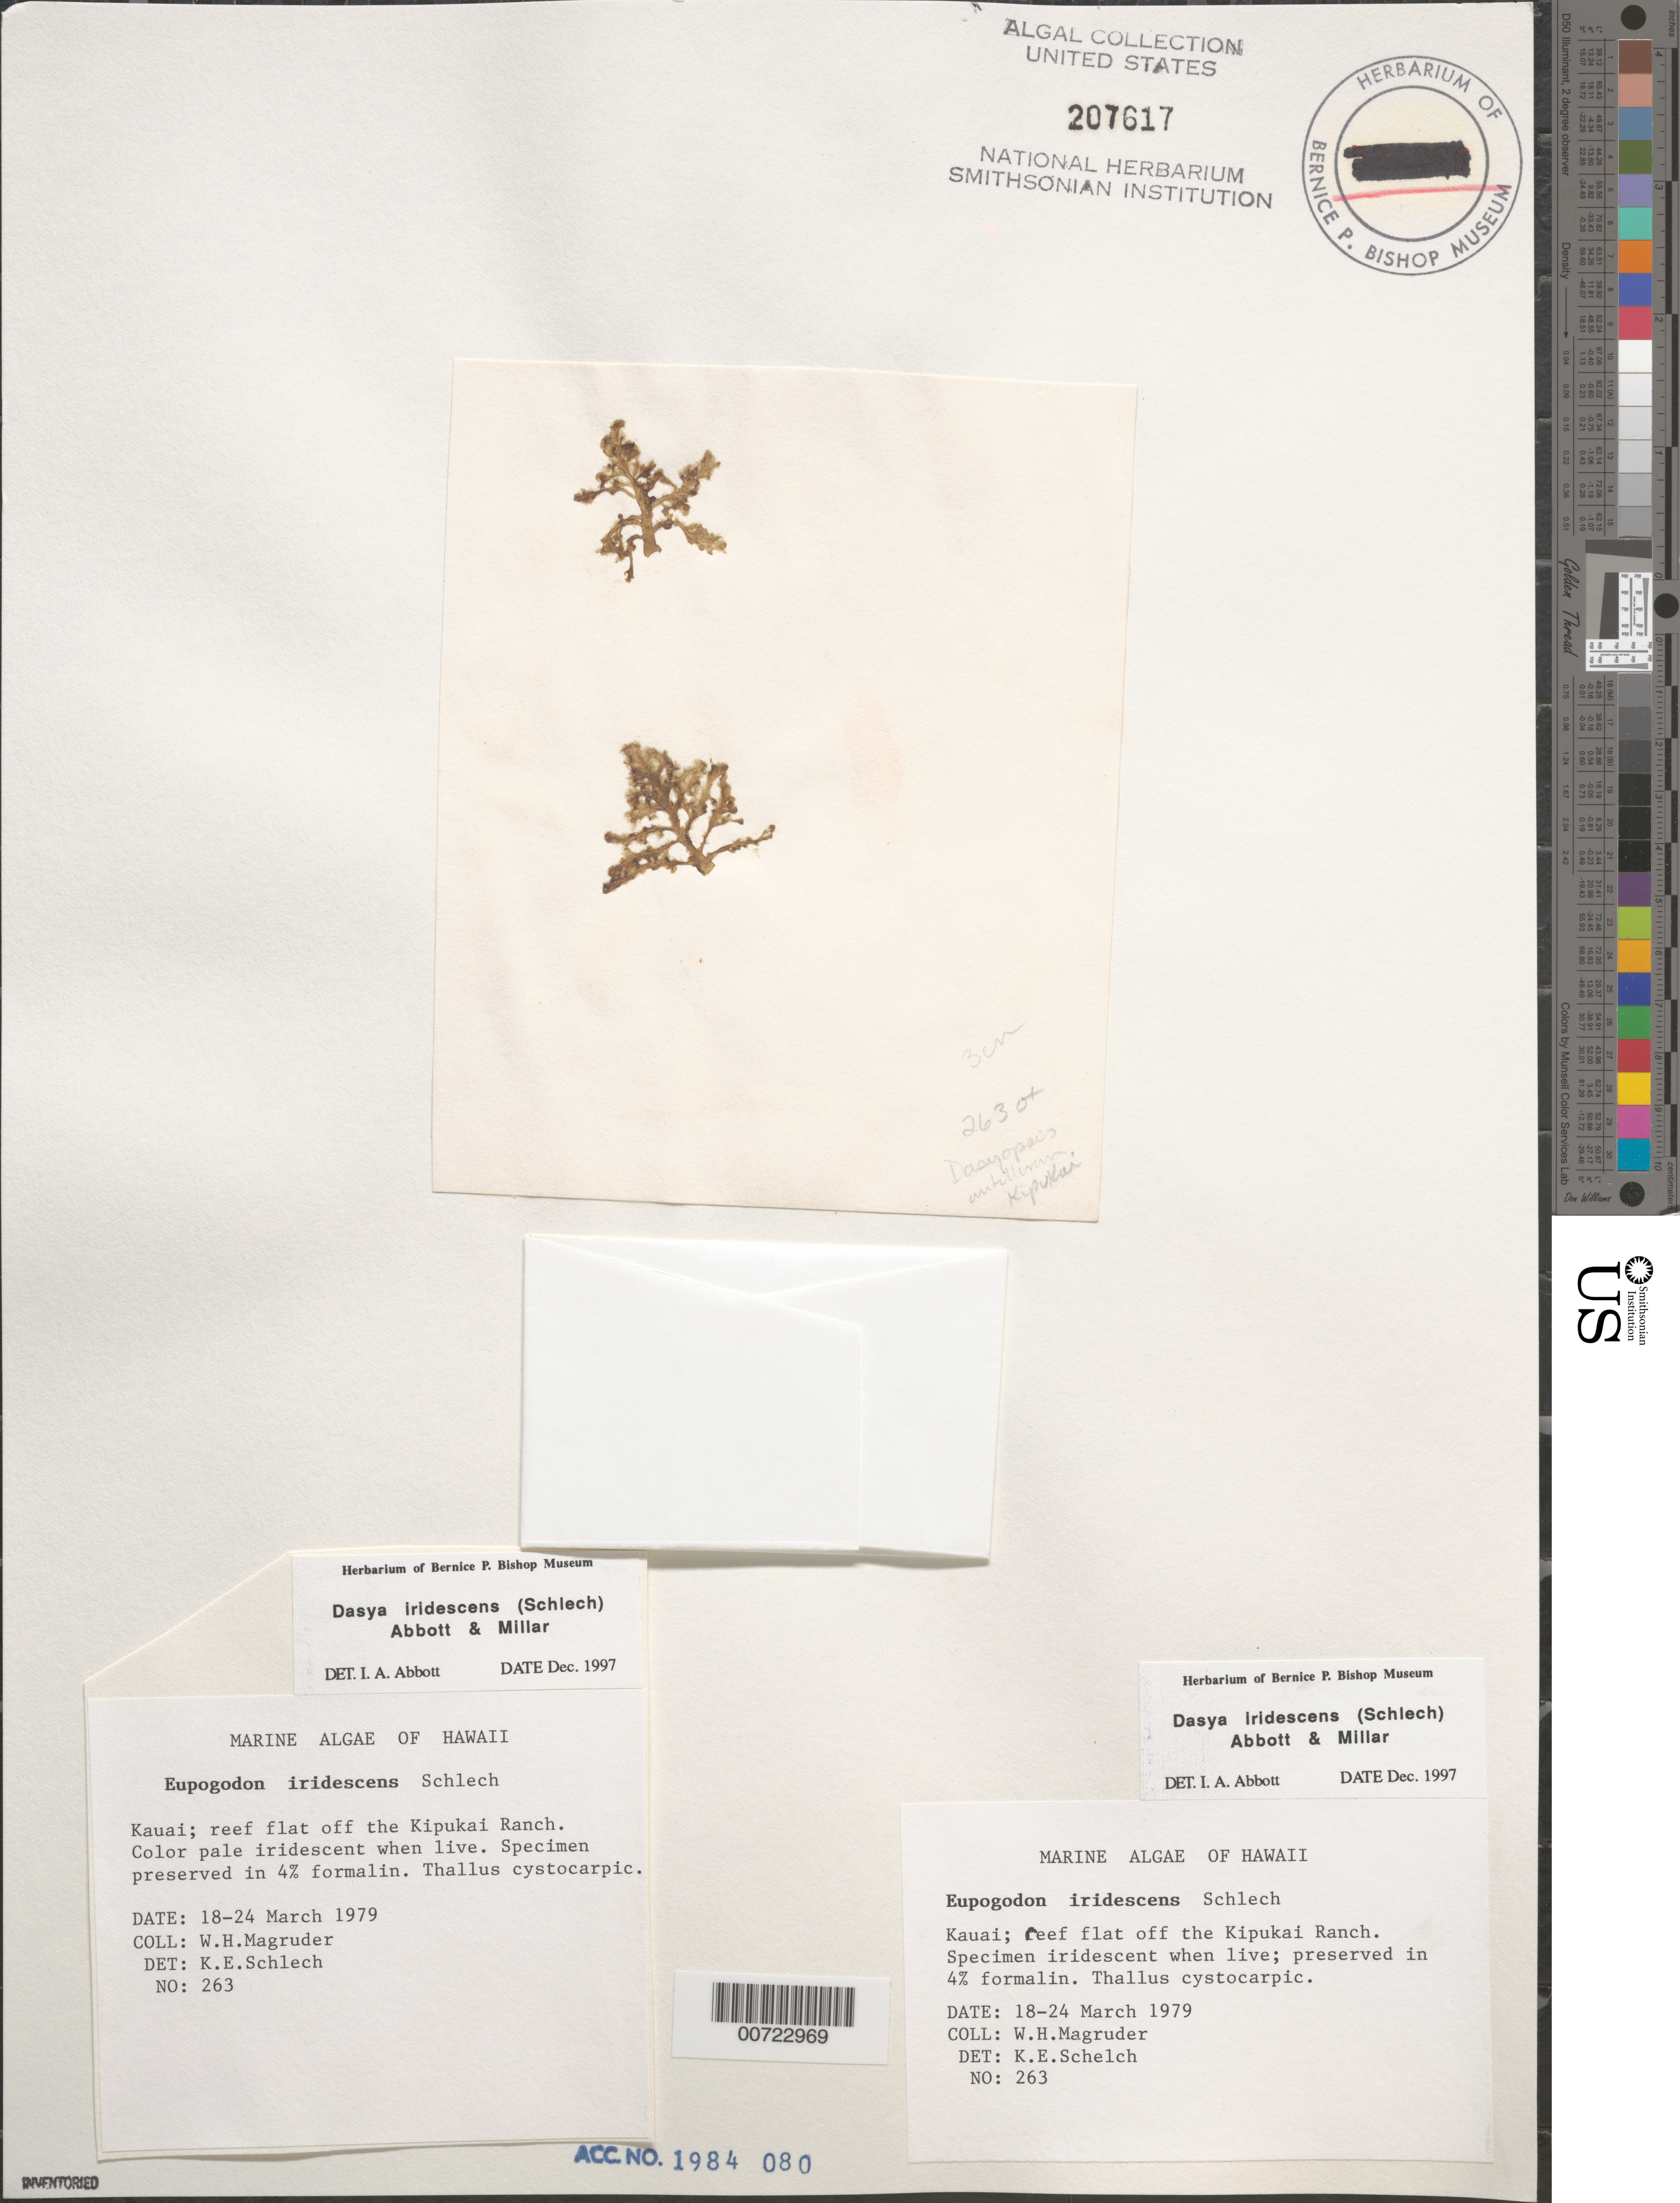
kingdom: Plantae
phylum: Rhodophyta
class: Florideophyceae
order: Ceramiales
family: Dasyaceae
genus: Dasya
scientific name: Dasya iridescens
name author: (Schlech) A.J.K. Millar & I.A. Abbott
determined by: Abbott, Isabella A.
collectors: W. Magruder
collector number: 263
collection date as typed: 18 Mar 1979 to 24 Mar 1979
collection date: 1979-03-18/1979-03-24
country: United States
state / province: Hawaii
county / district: Kauai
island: Kaua'i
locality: Off Kipukai Ranch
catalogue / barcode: US 207617